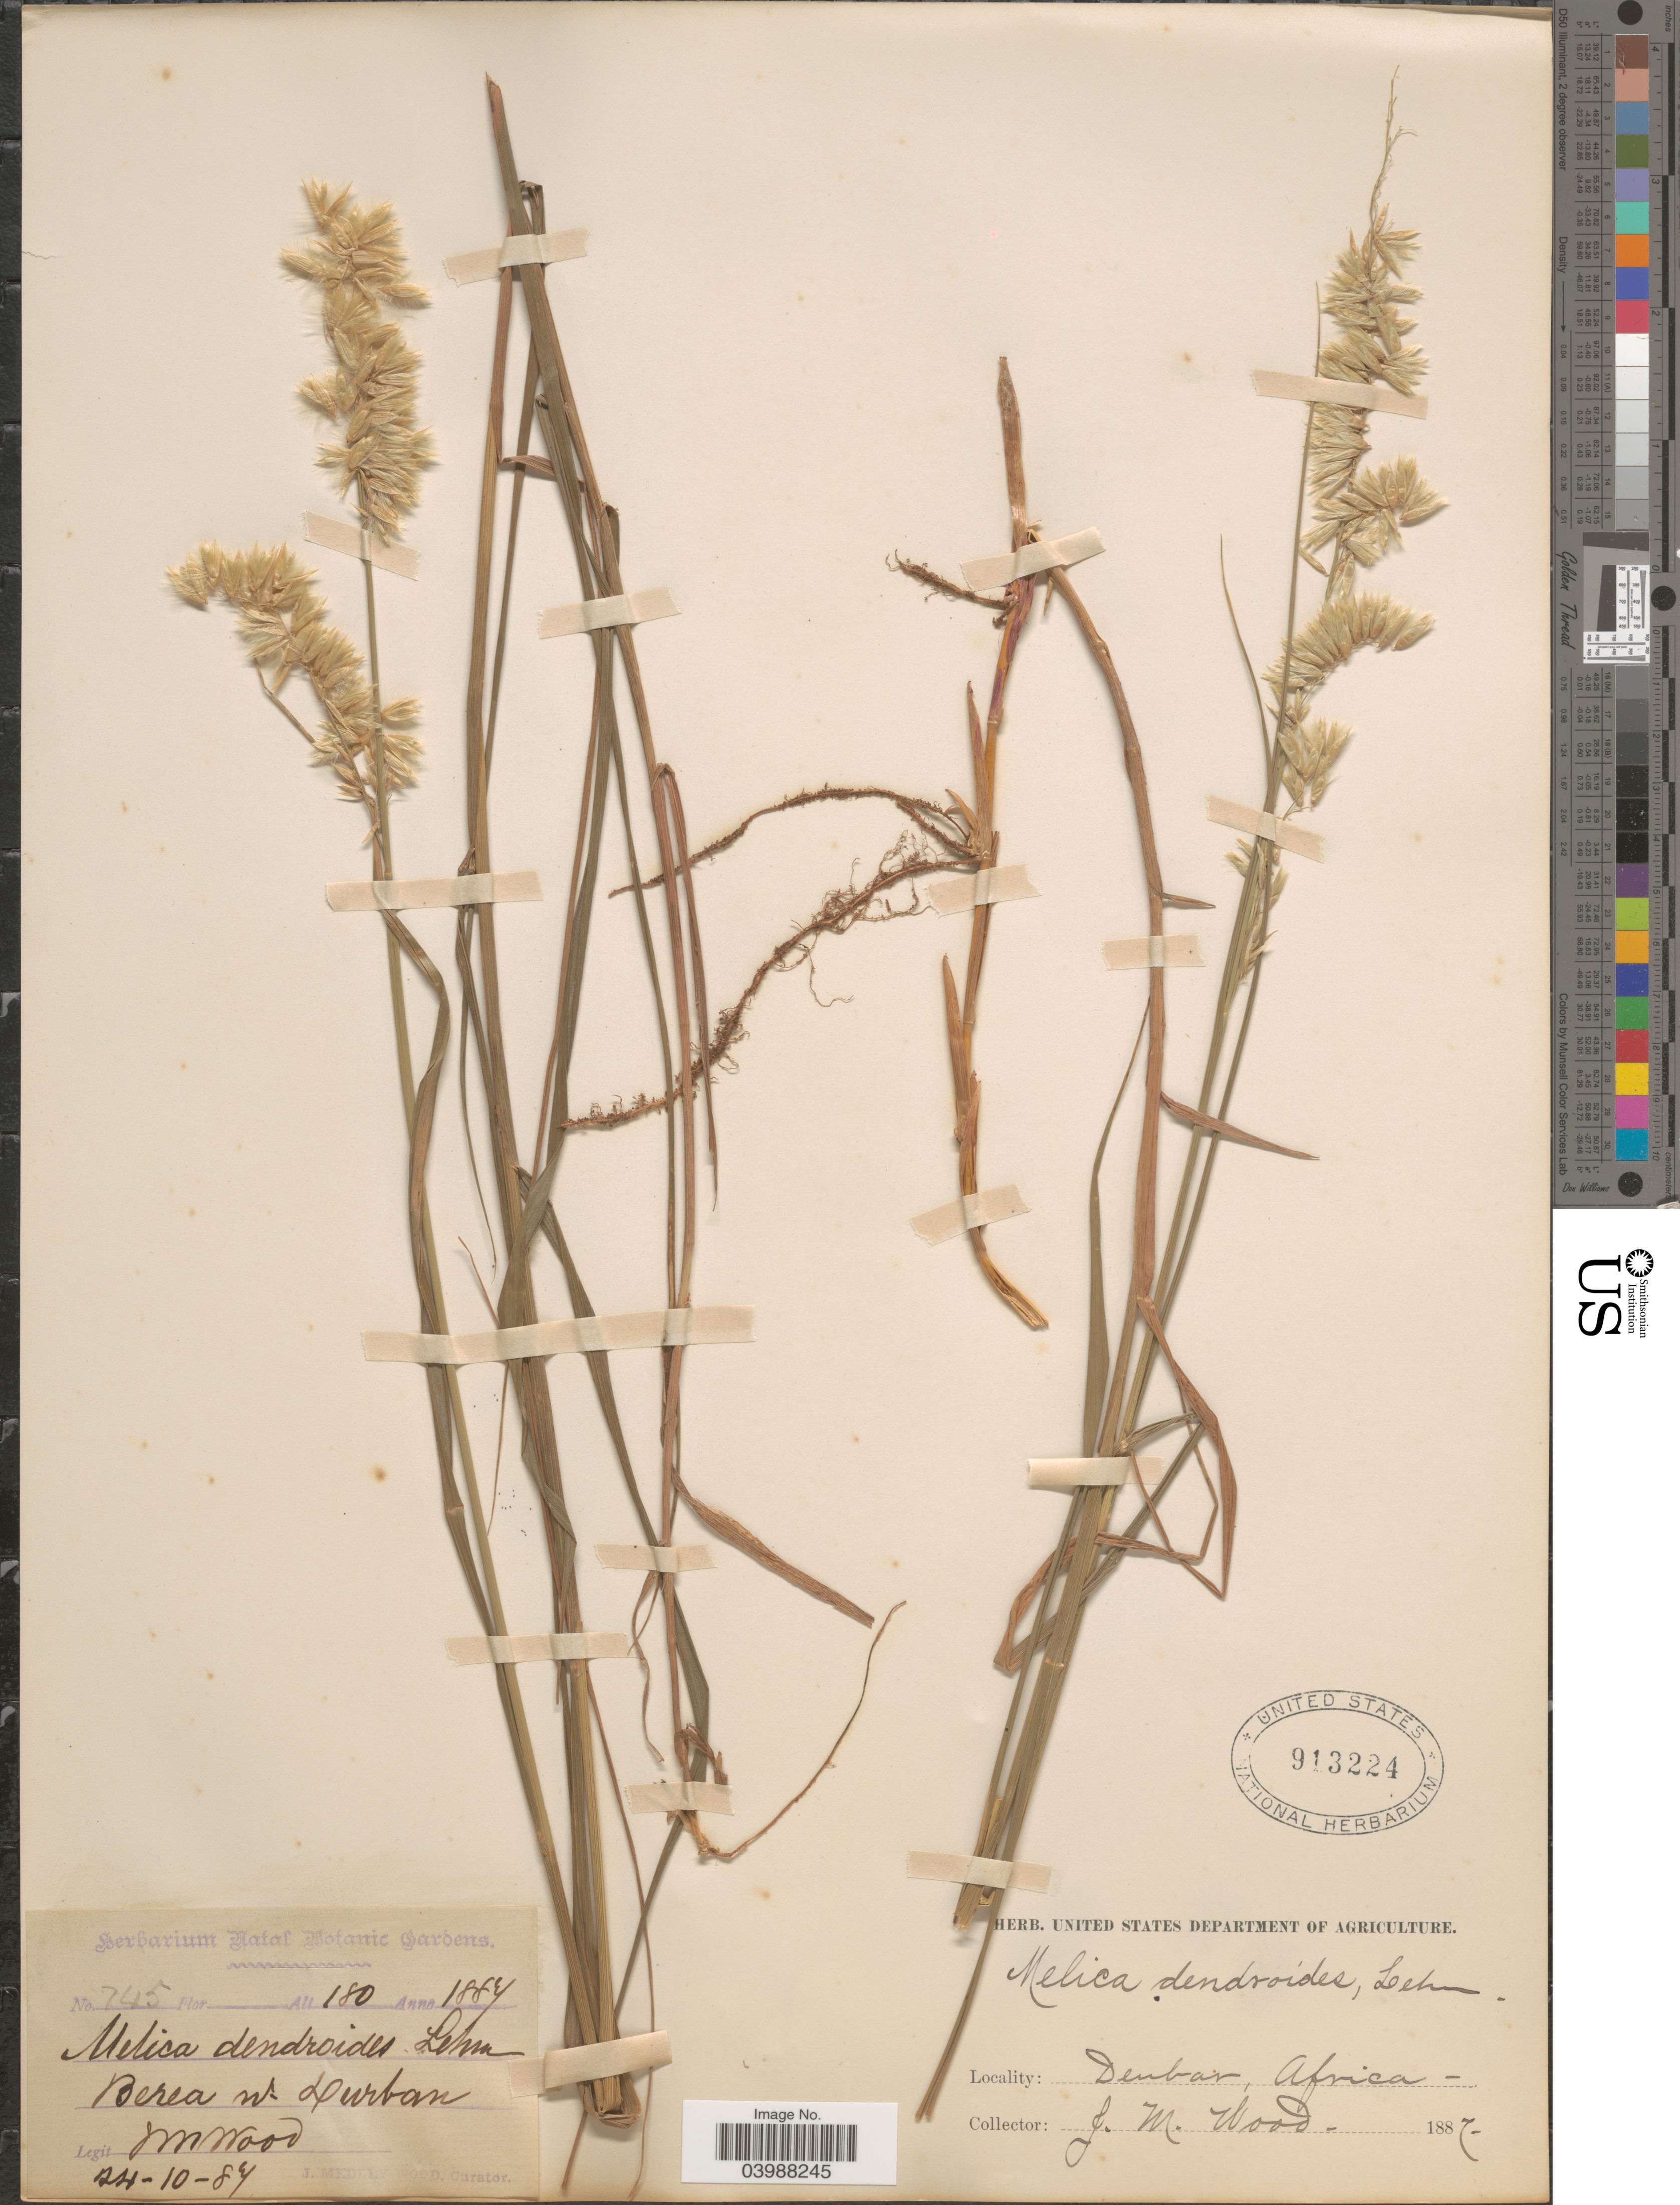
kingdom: Plantae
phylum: Tracheophyta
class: Liliopsida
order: Poales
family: Poaceae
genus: Melica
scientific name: Melica dendroides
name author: Lehm.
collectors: J. M. Wood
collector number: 745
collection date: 1887-10-24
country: South Africa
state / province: KwaZulu-Natal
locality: Berea nr Durban.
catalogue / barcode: US 913224